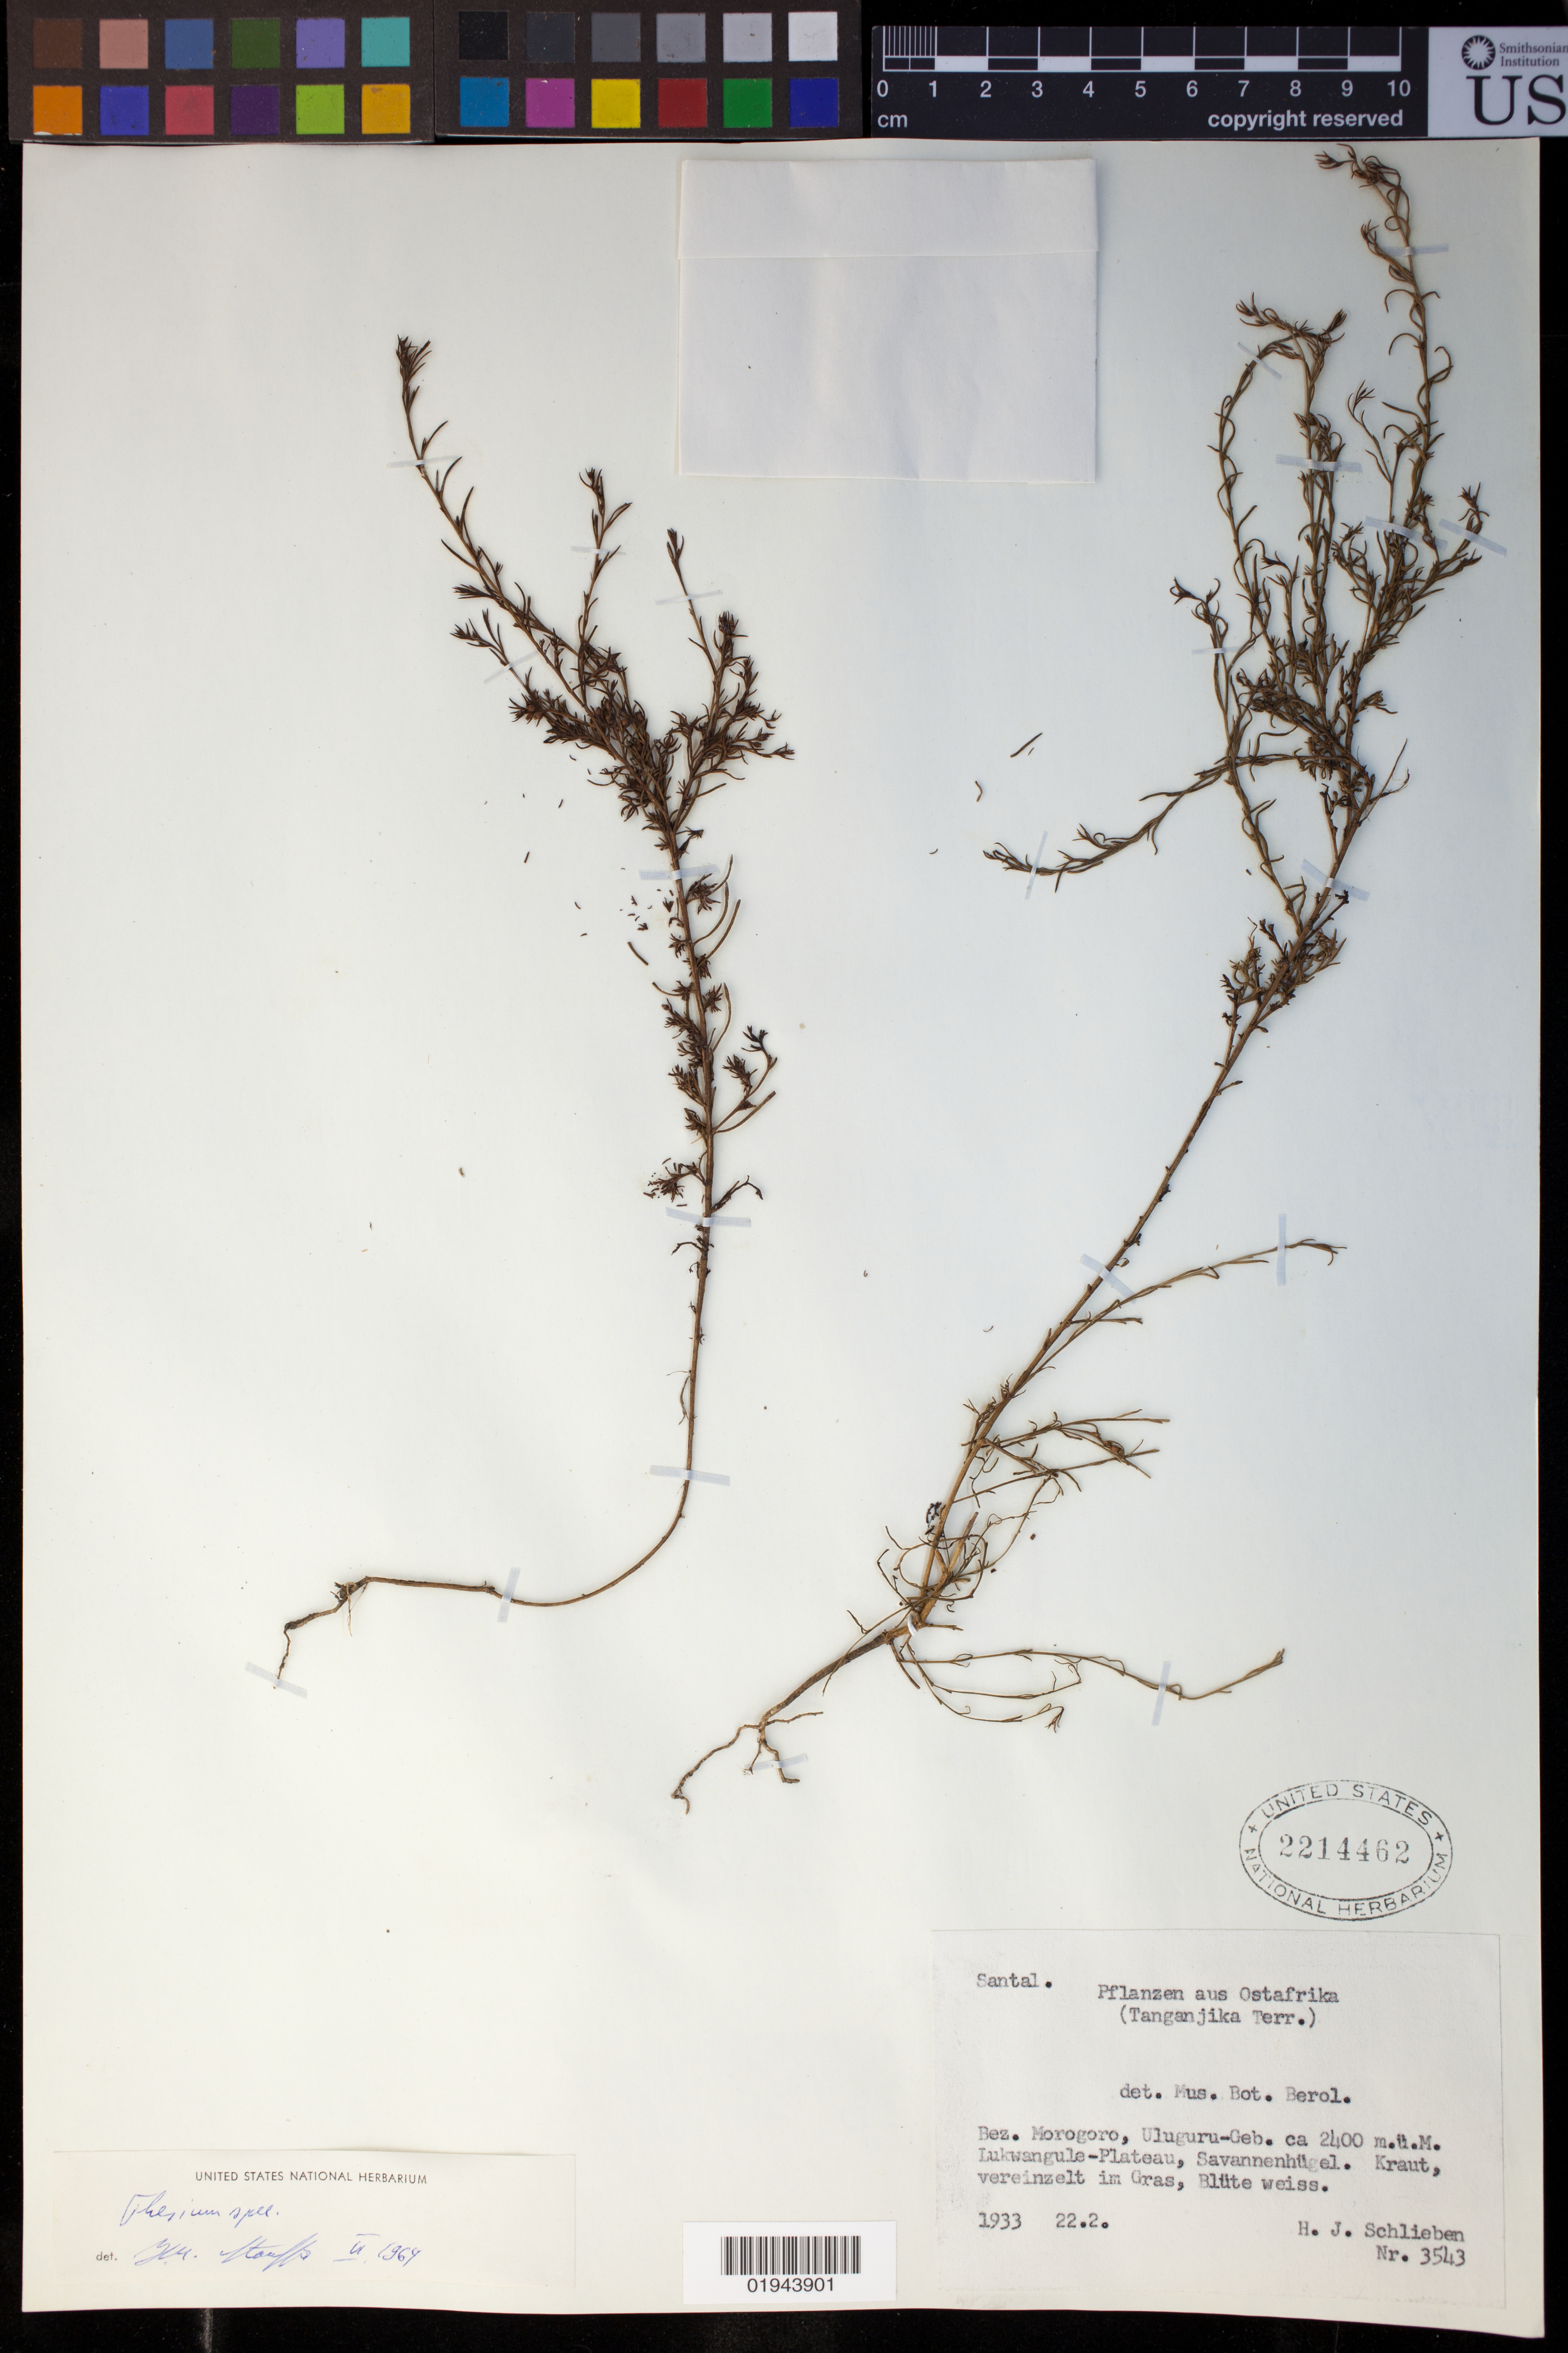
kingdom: Plantae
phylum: Tracheophyta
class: Magnoliopsida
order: Santalales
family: Thesiaceae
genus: Thesium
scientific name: Thesium sp.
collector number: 3543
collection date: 1933-02-22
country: Tanzania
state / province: Morogoro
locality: Uluguru-Geb.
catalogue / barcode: US 2214462